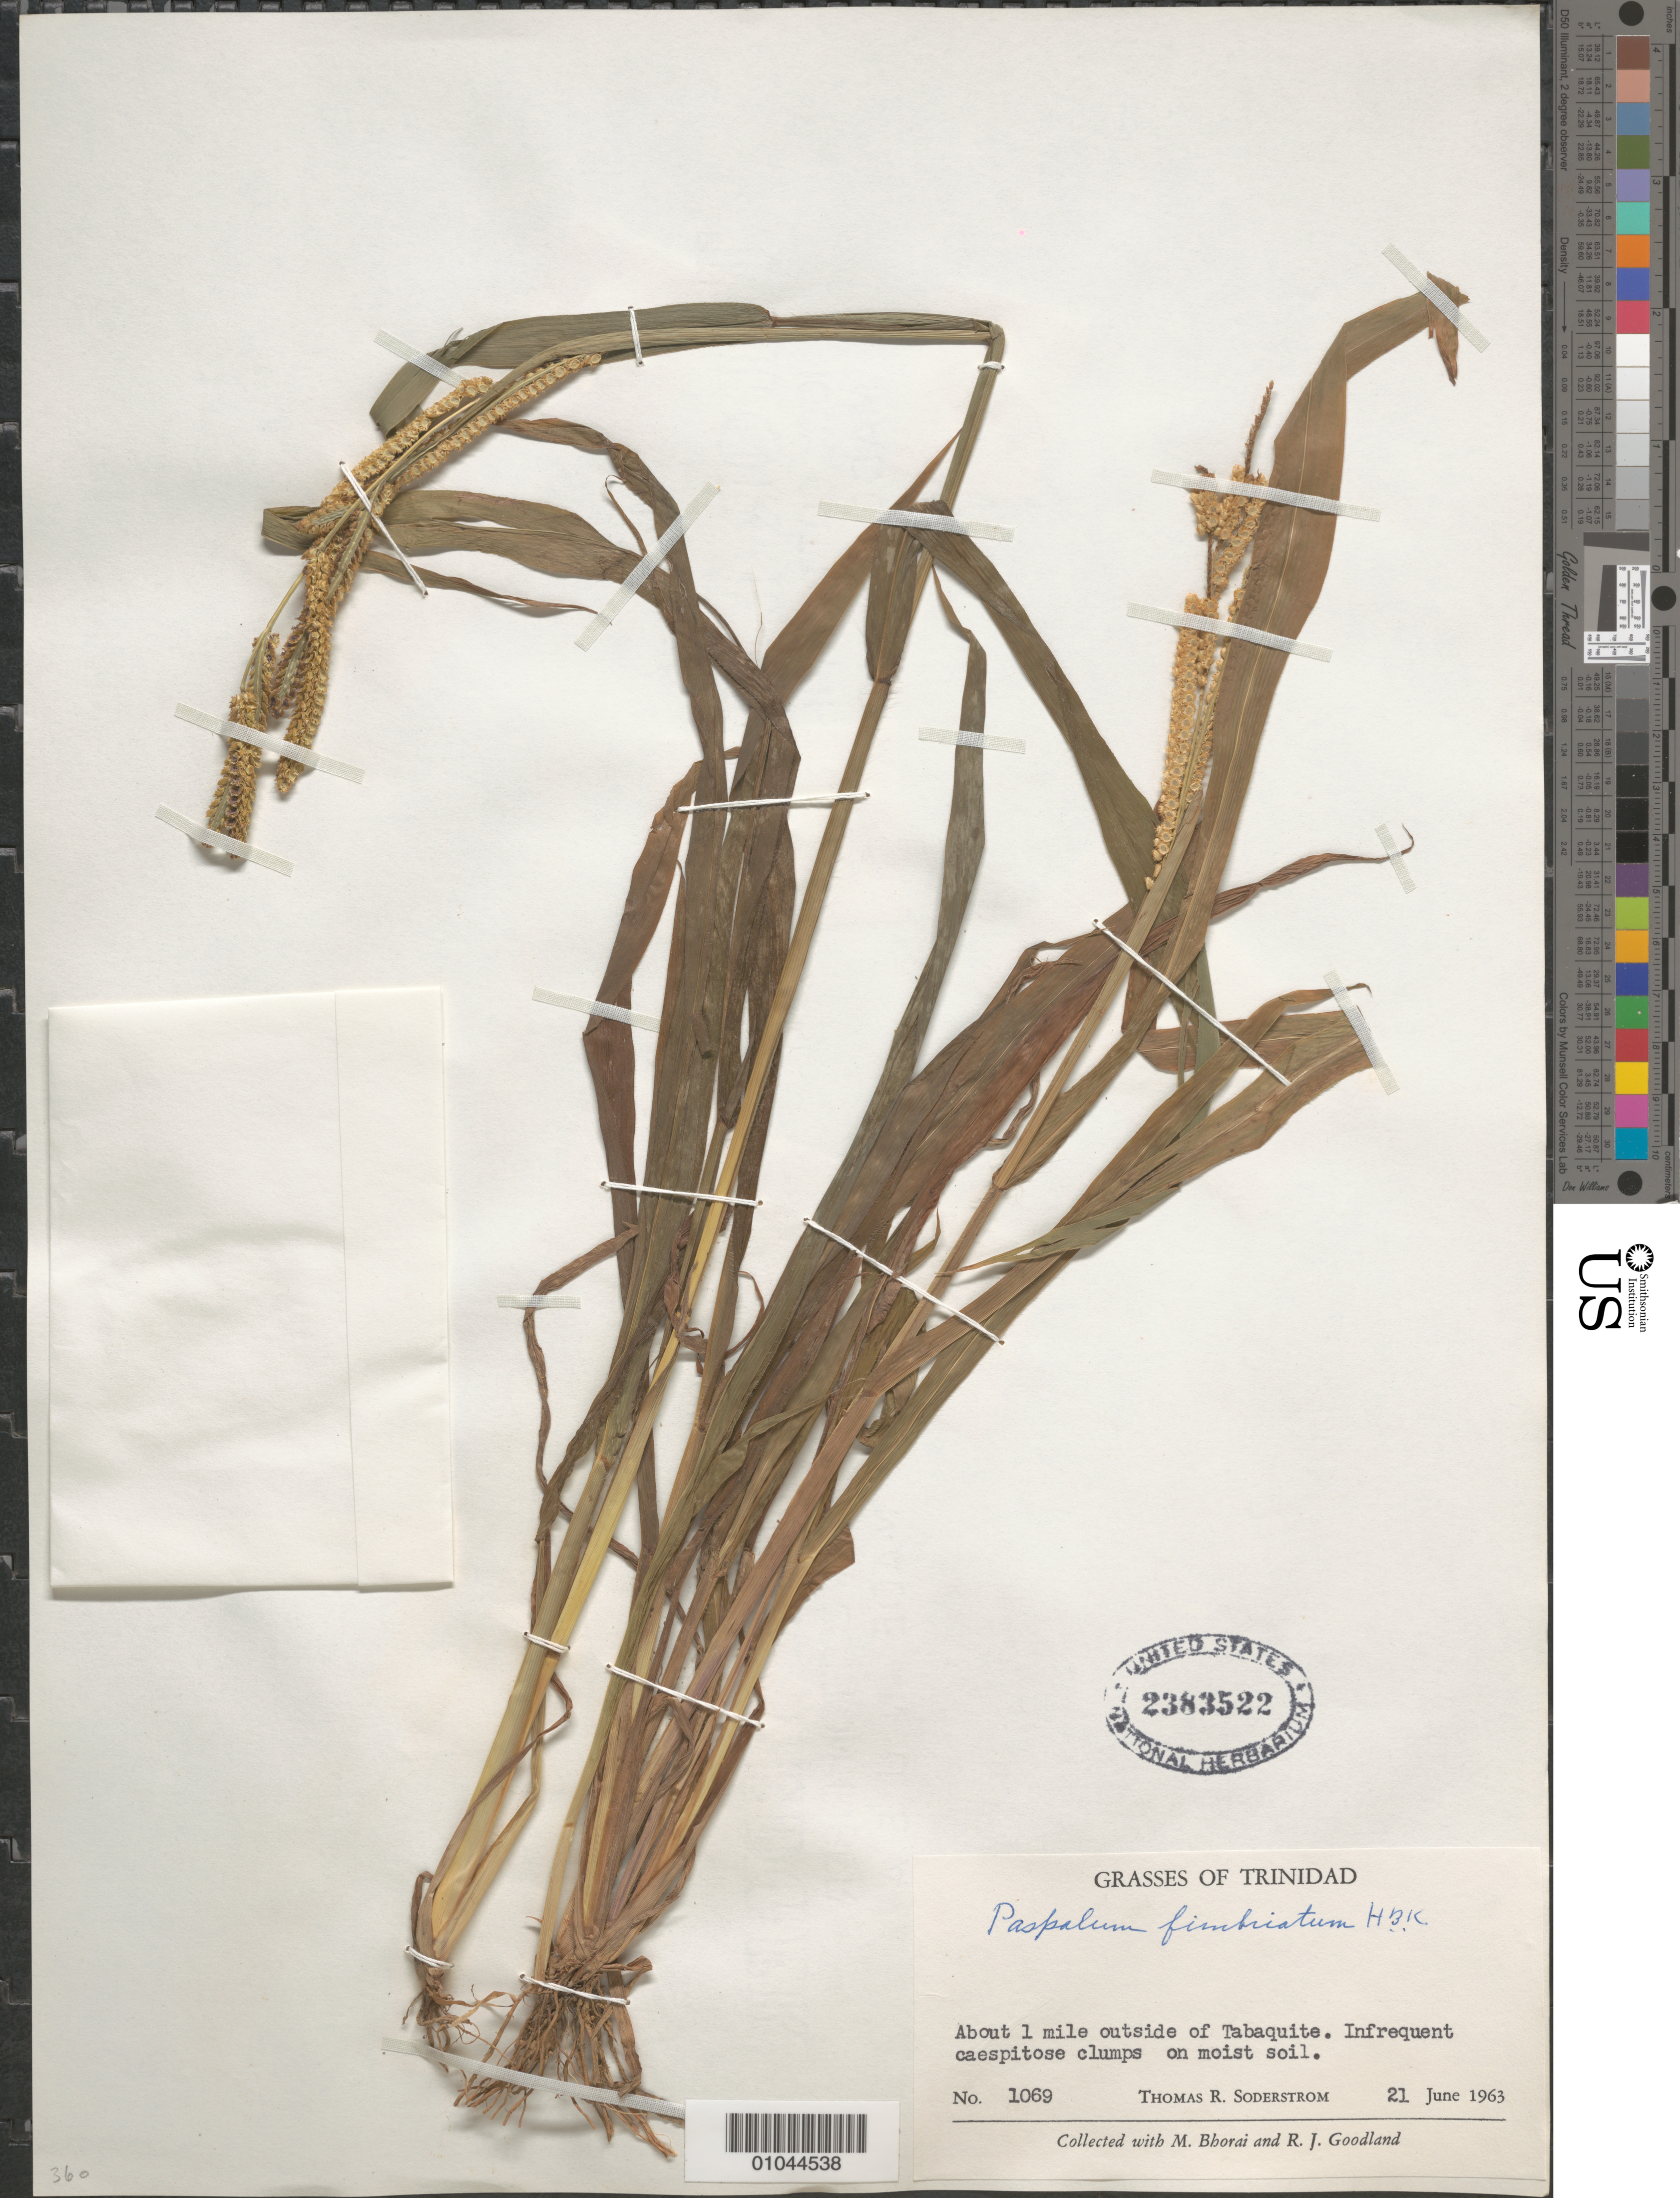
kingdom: Plantae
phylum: Tracheophyta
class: Liliopsida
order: Poales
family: Poaceae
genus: Paspalum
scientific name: Paspalum fimbriatum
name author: Kunth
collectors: T. R. Soderstrom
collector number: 1069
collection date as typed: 21 Jun 1963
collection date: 1963-06-21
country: Trinidad and Tobago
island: Trinidad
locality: About 1 mile outside of Tabaquite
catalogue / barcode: US 2383522